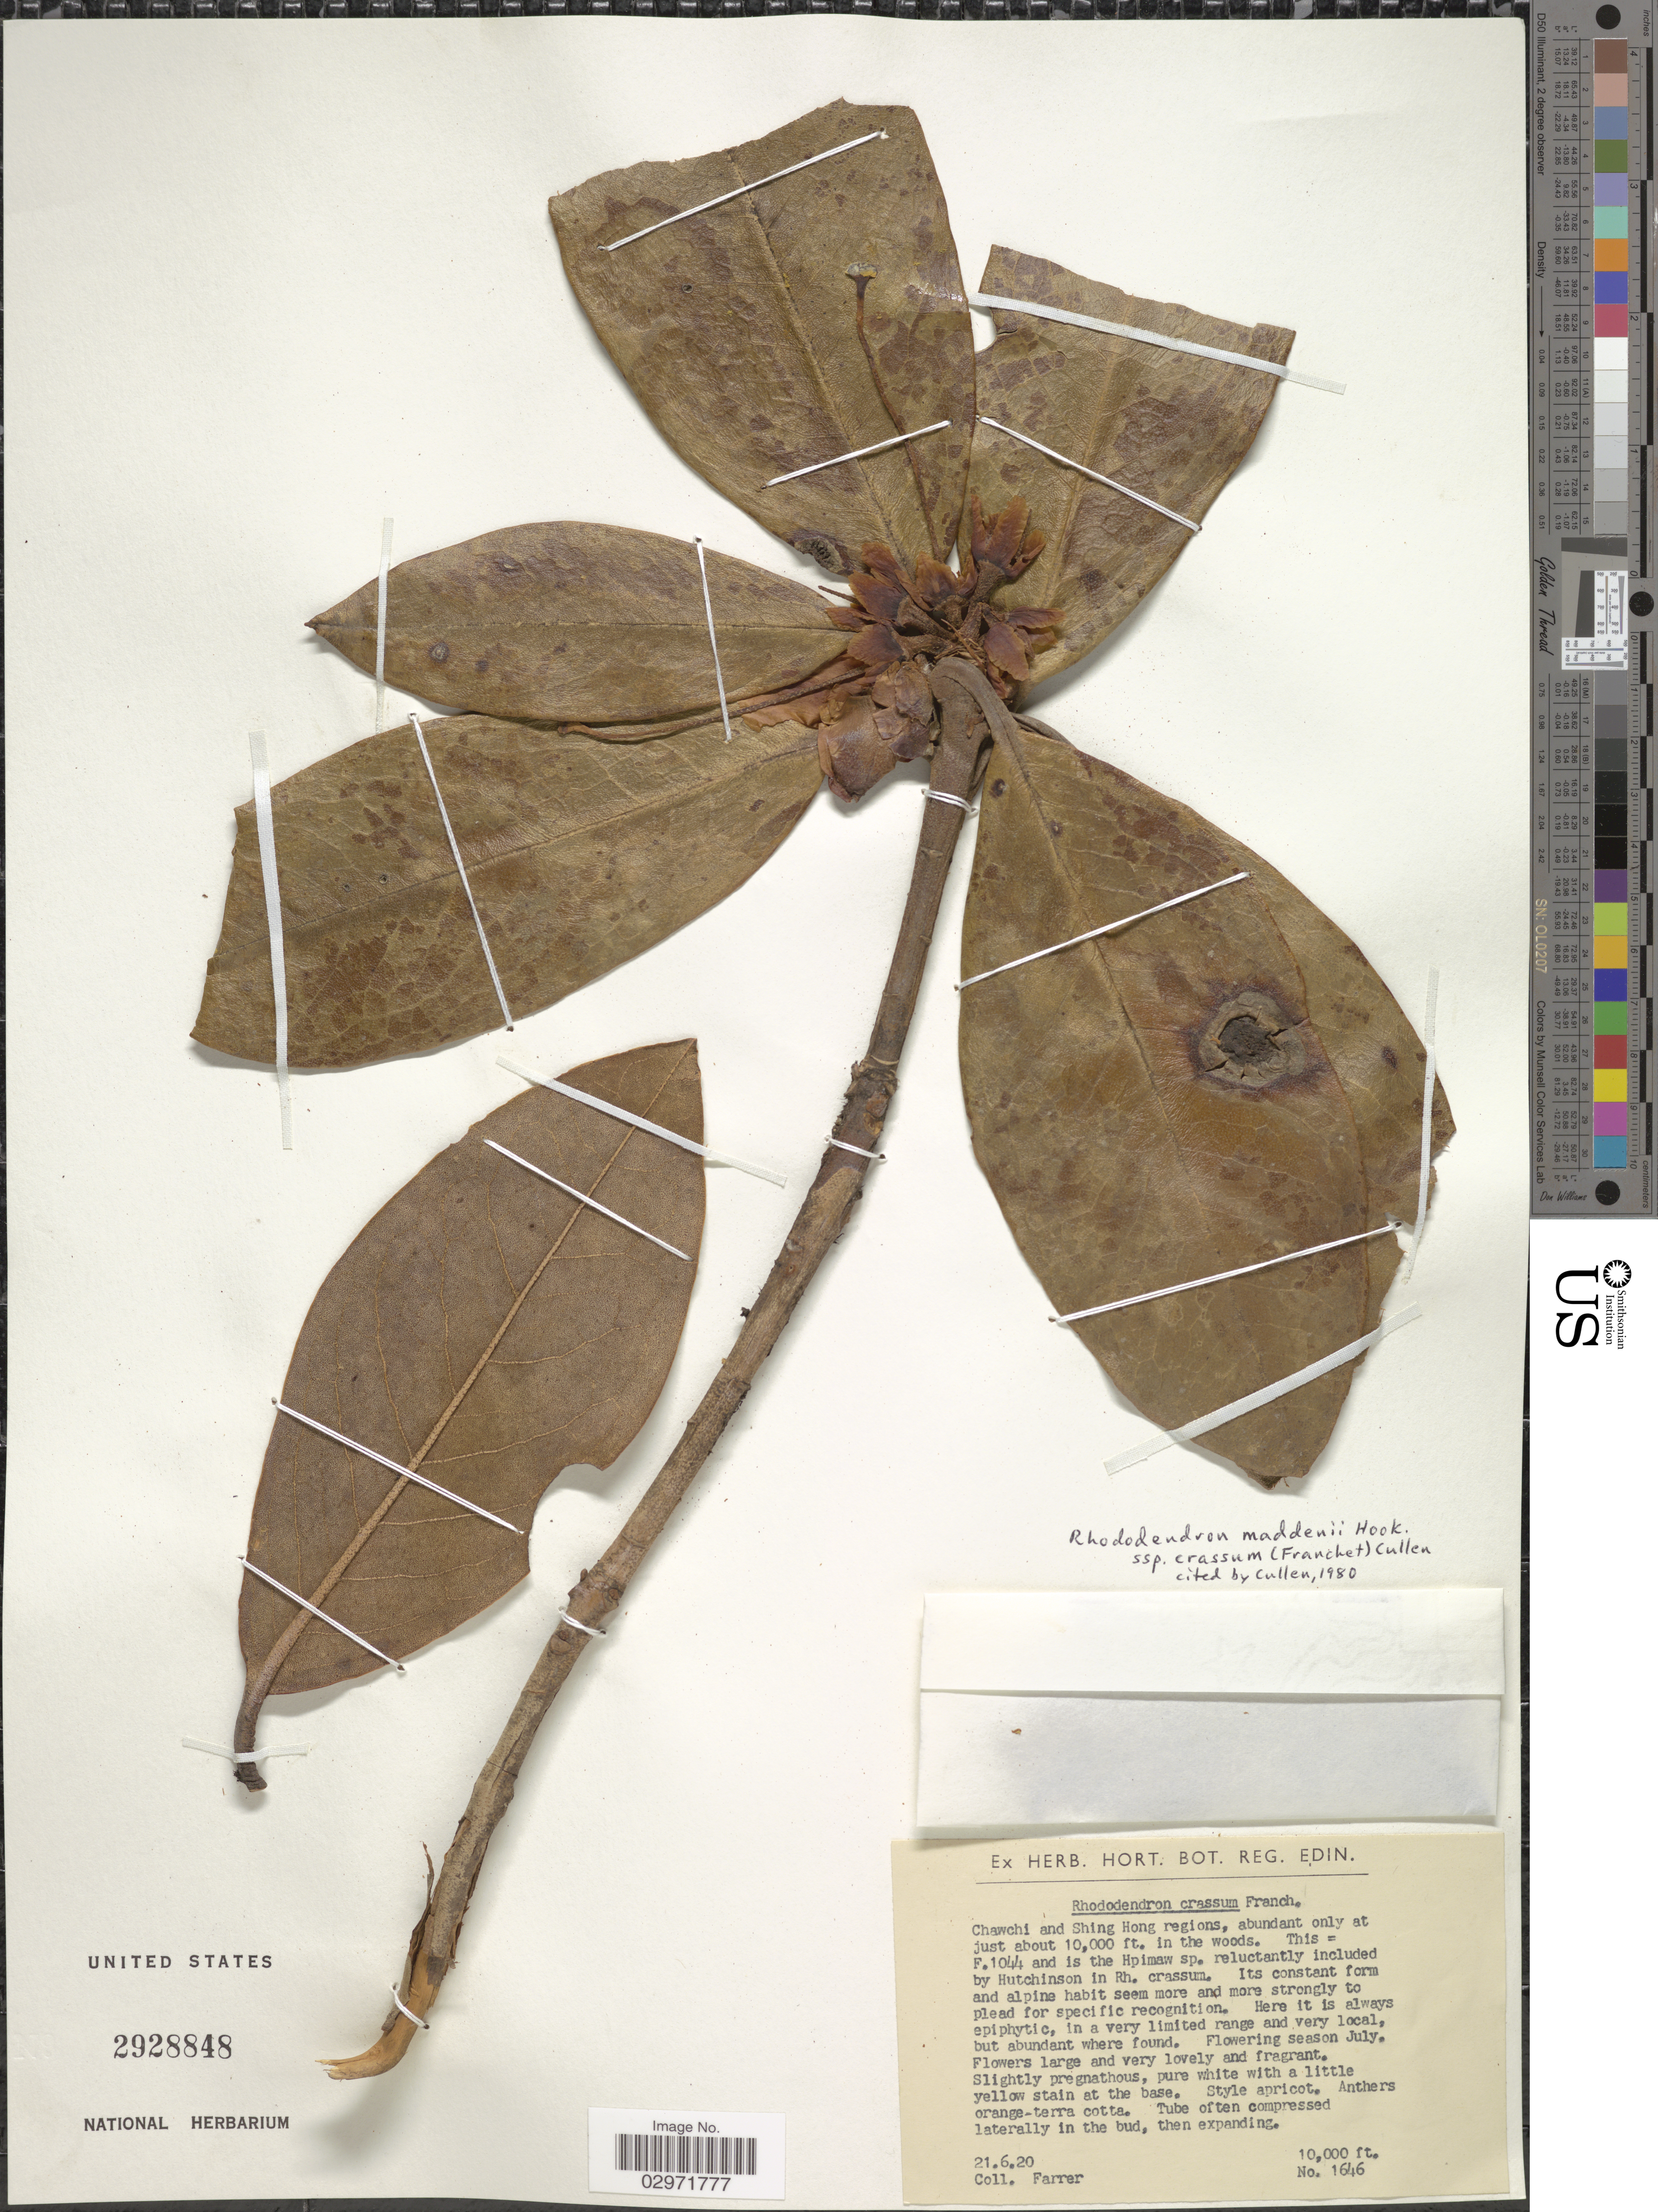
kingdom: Plantae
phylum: Tracheophyta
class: Magnoliopsida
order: Ericales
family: Ericaceae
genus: Rhododendron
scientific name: Rhododendron maddenii subsp. crassum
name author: (Franch.) Cullen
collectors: Farrer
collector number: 1646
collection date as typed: Transcribed d/m/y: 21/6/20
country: Myanmar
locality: Chawchi and Shing Hong regions.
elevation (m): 3048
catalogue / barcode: US 2928848